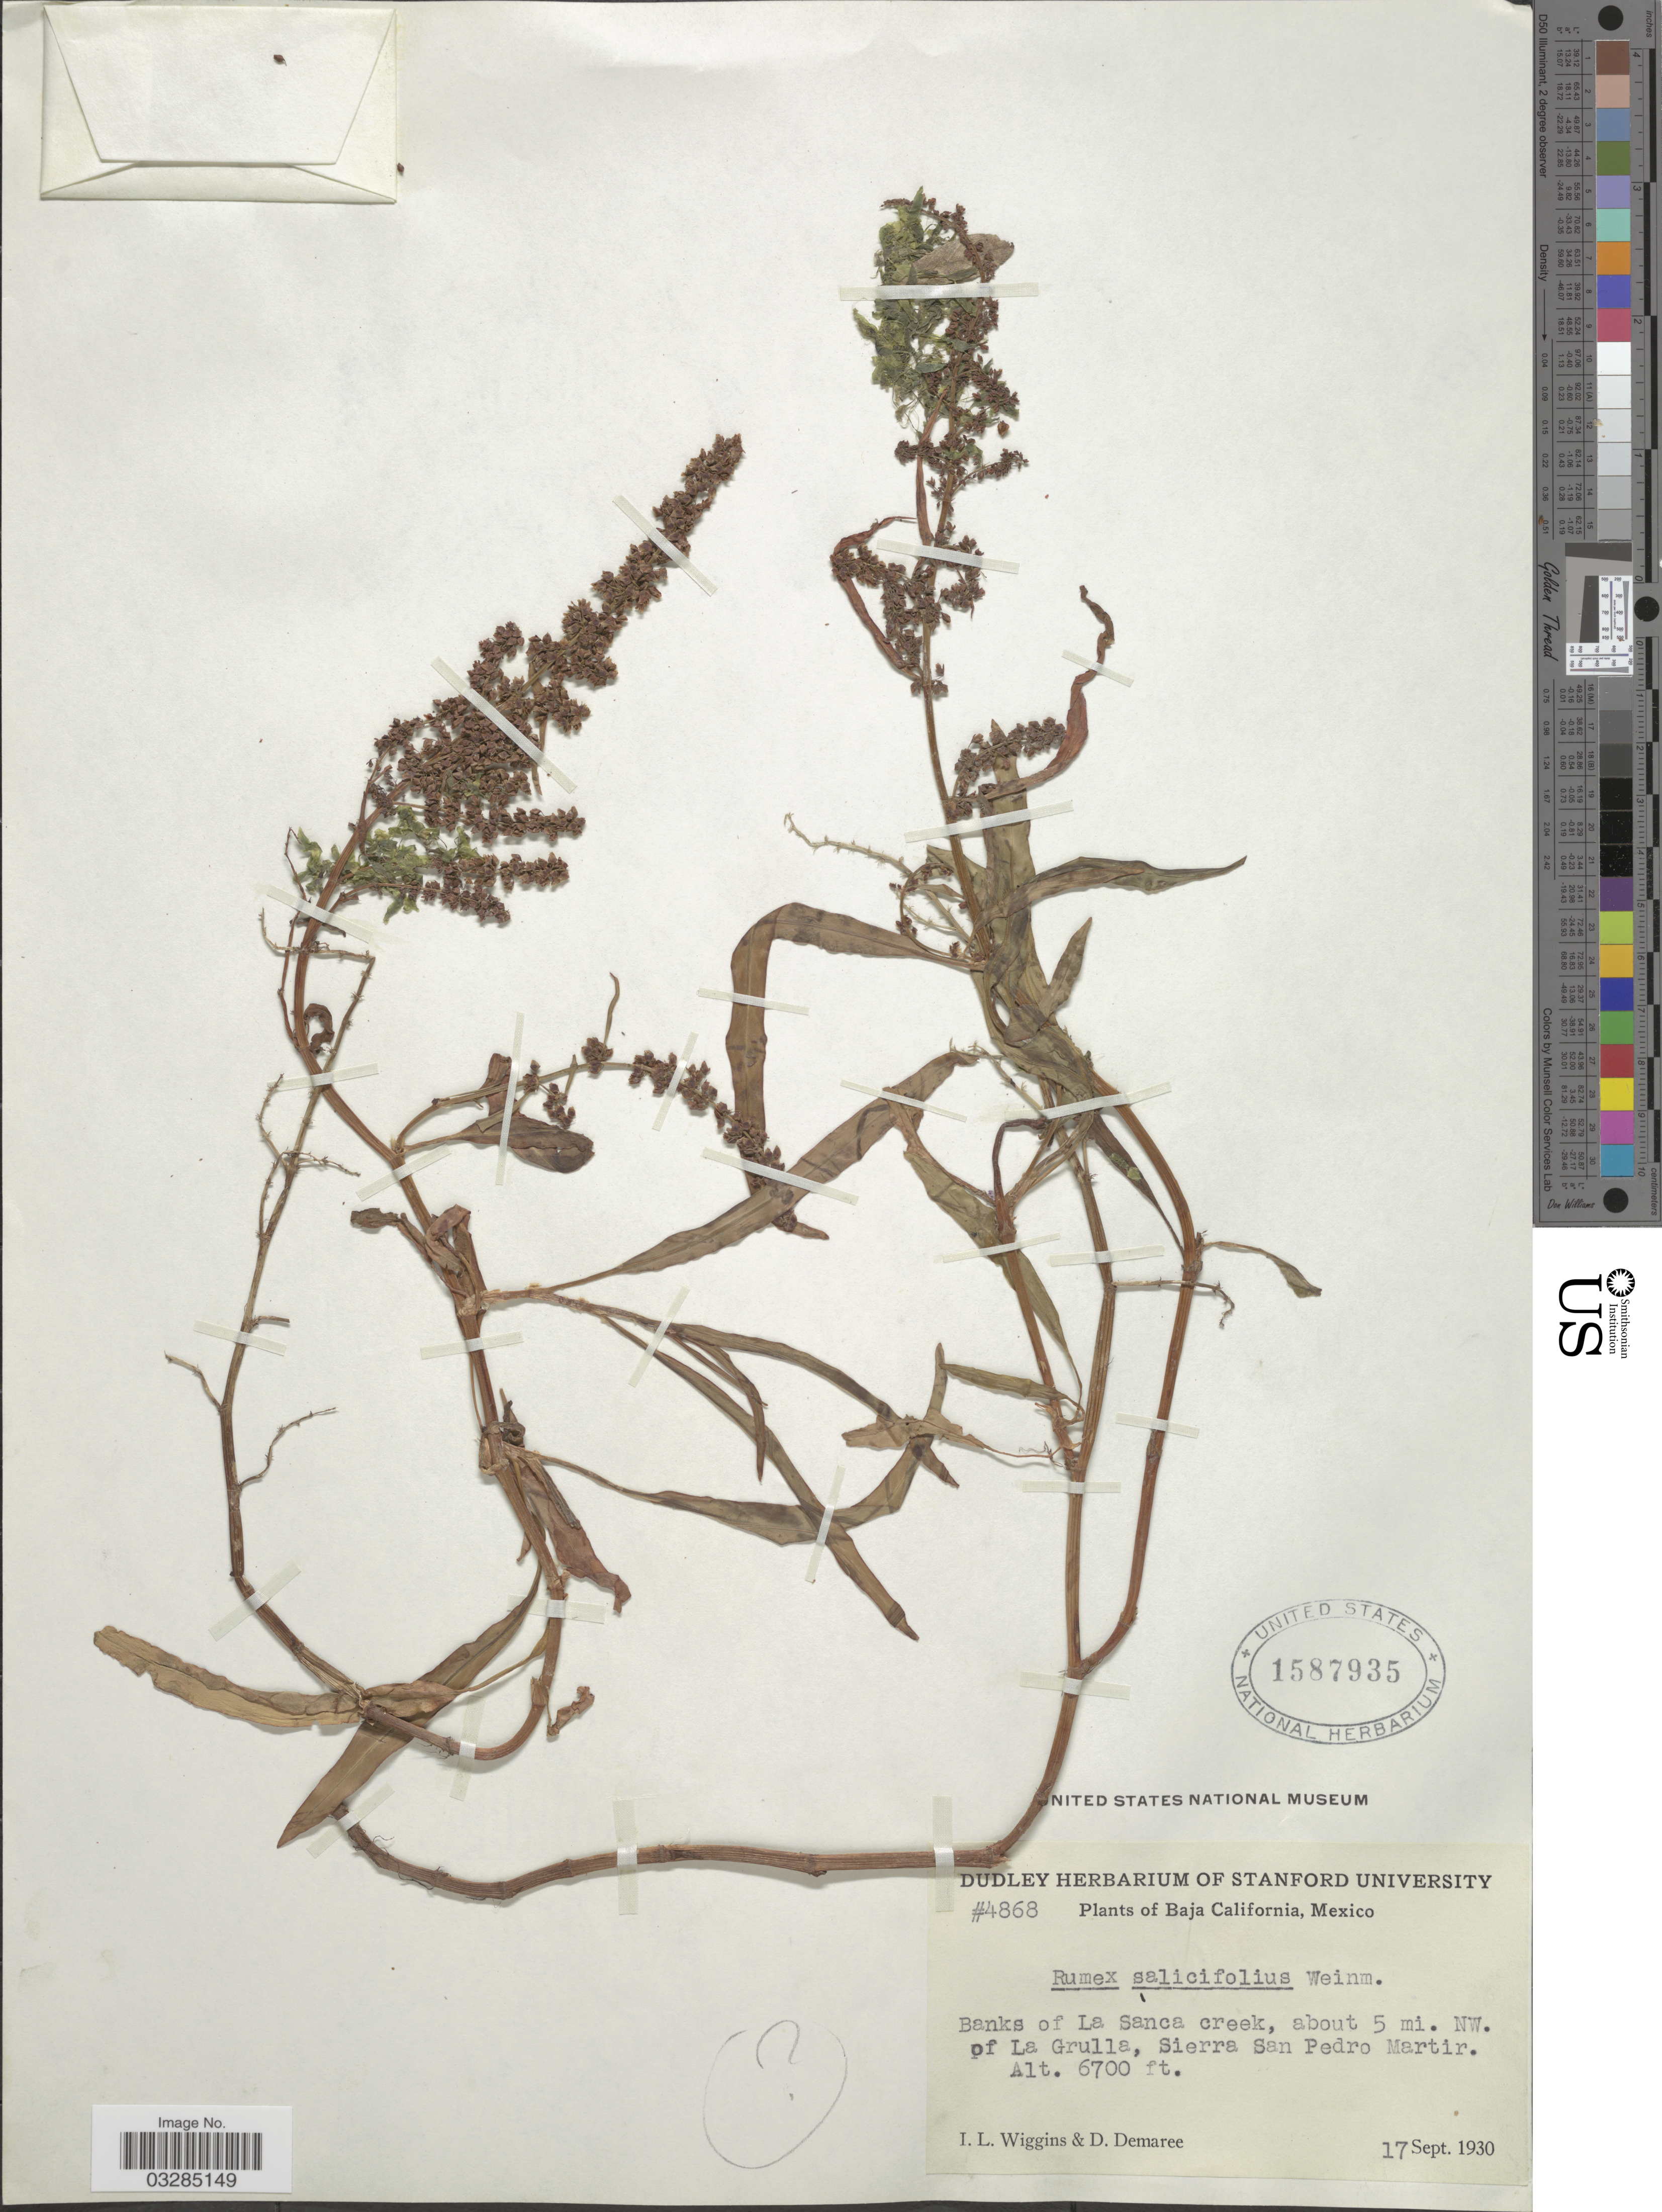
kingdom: Plantae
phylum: Tracheophyta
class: Magnoliopsida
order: Caryophyllales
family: Polygonaceae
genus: Rumex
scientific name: Rumex salicifolius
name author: Weinm.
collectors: I. L. Wiggins & D. Demaree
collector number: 4868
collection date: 1930-09-17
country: Mexico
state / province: Baja California Norte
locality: Banks of La Sanca creek, about 5 mi. NW. of La Grulla, Sierra San Pedro Martir.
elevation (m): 2042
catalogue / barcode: US 1587935